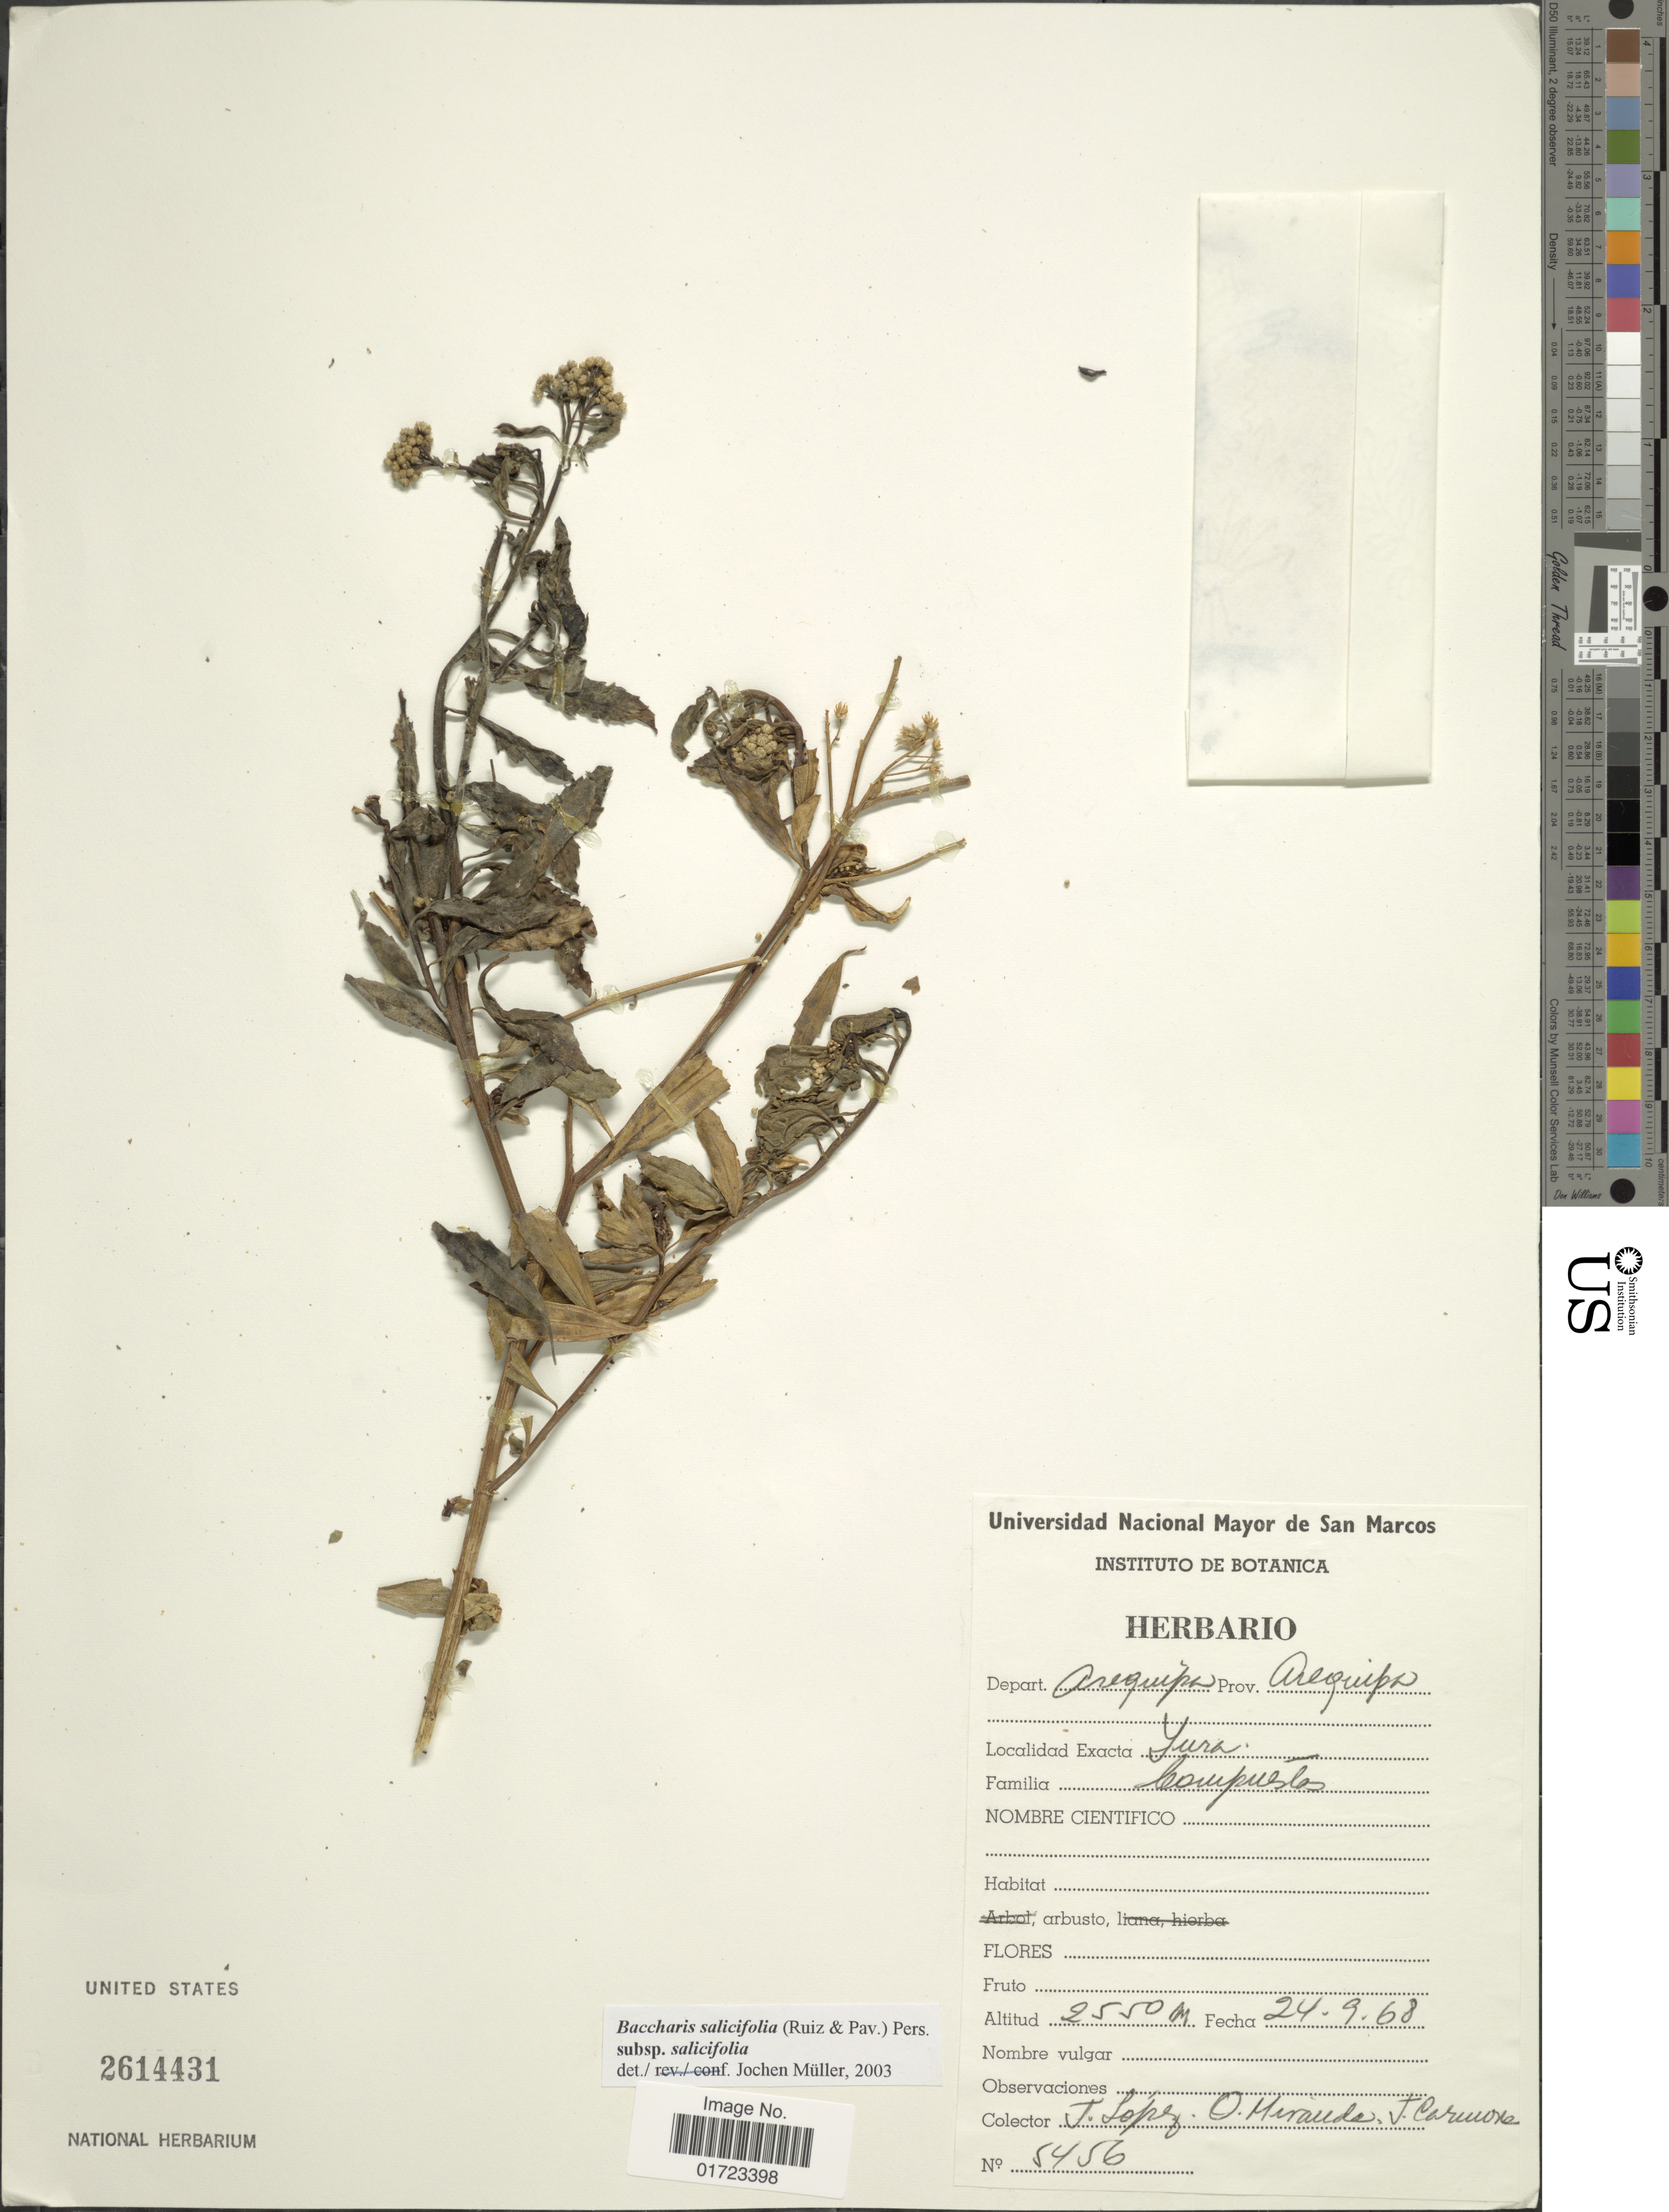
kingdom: Plantae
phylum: Tracheophyta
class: Magnoliopsida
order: Asterales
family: Asteraceae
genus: Baccharis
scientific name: Baccharis salicifolia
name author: (Ruiz & Pav.) Pers.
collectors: J. Lopez, O. Miranda & F. Carmona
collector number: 5456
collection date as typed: Transcribed d/m/y: 24/9/68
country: Peru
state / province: Arequipa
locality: Depart Arequipa, Prov. Arequipa. Yura.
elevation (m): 2550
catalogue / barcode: US 2614431